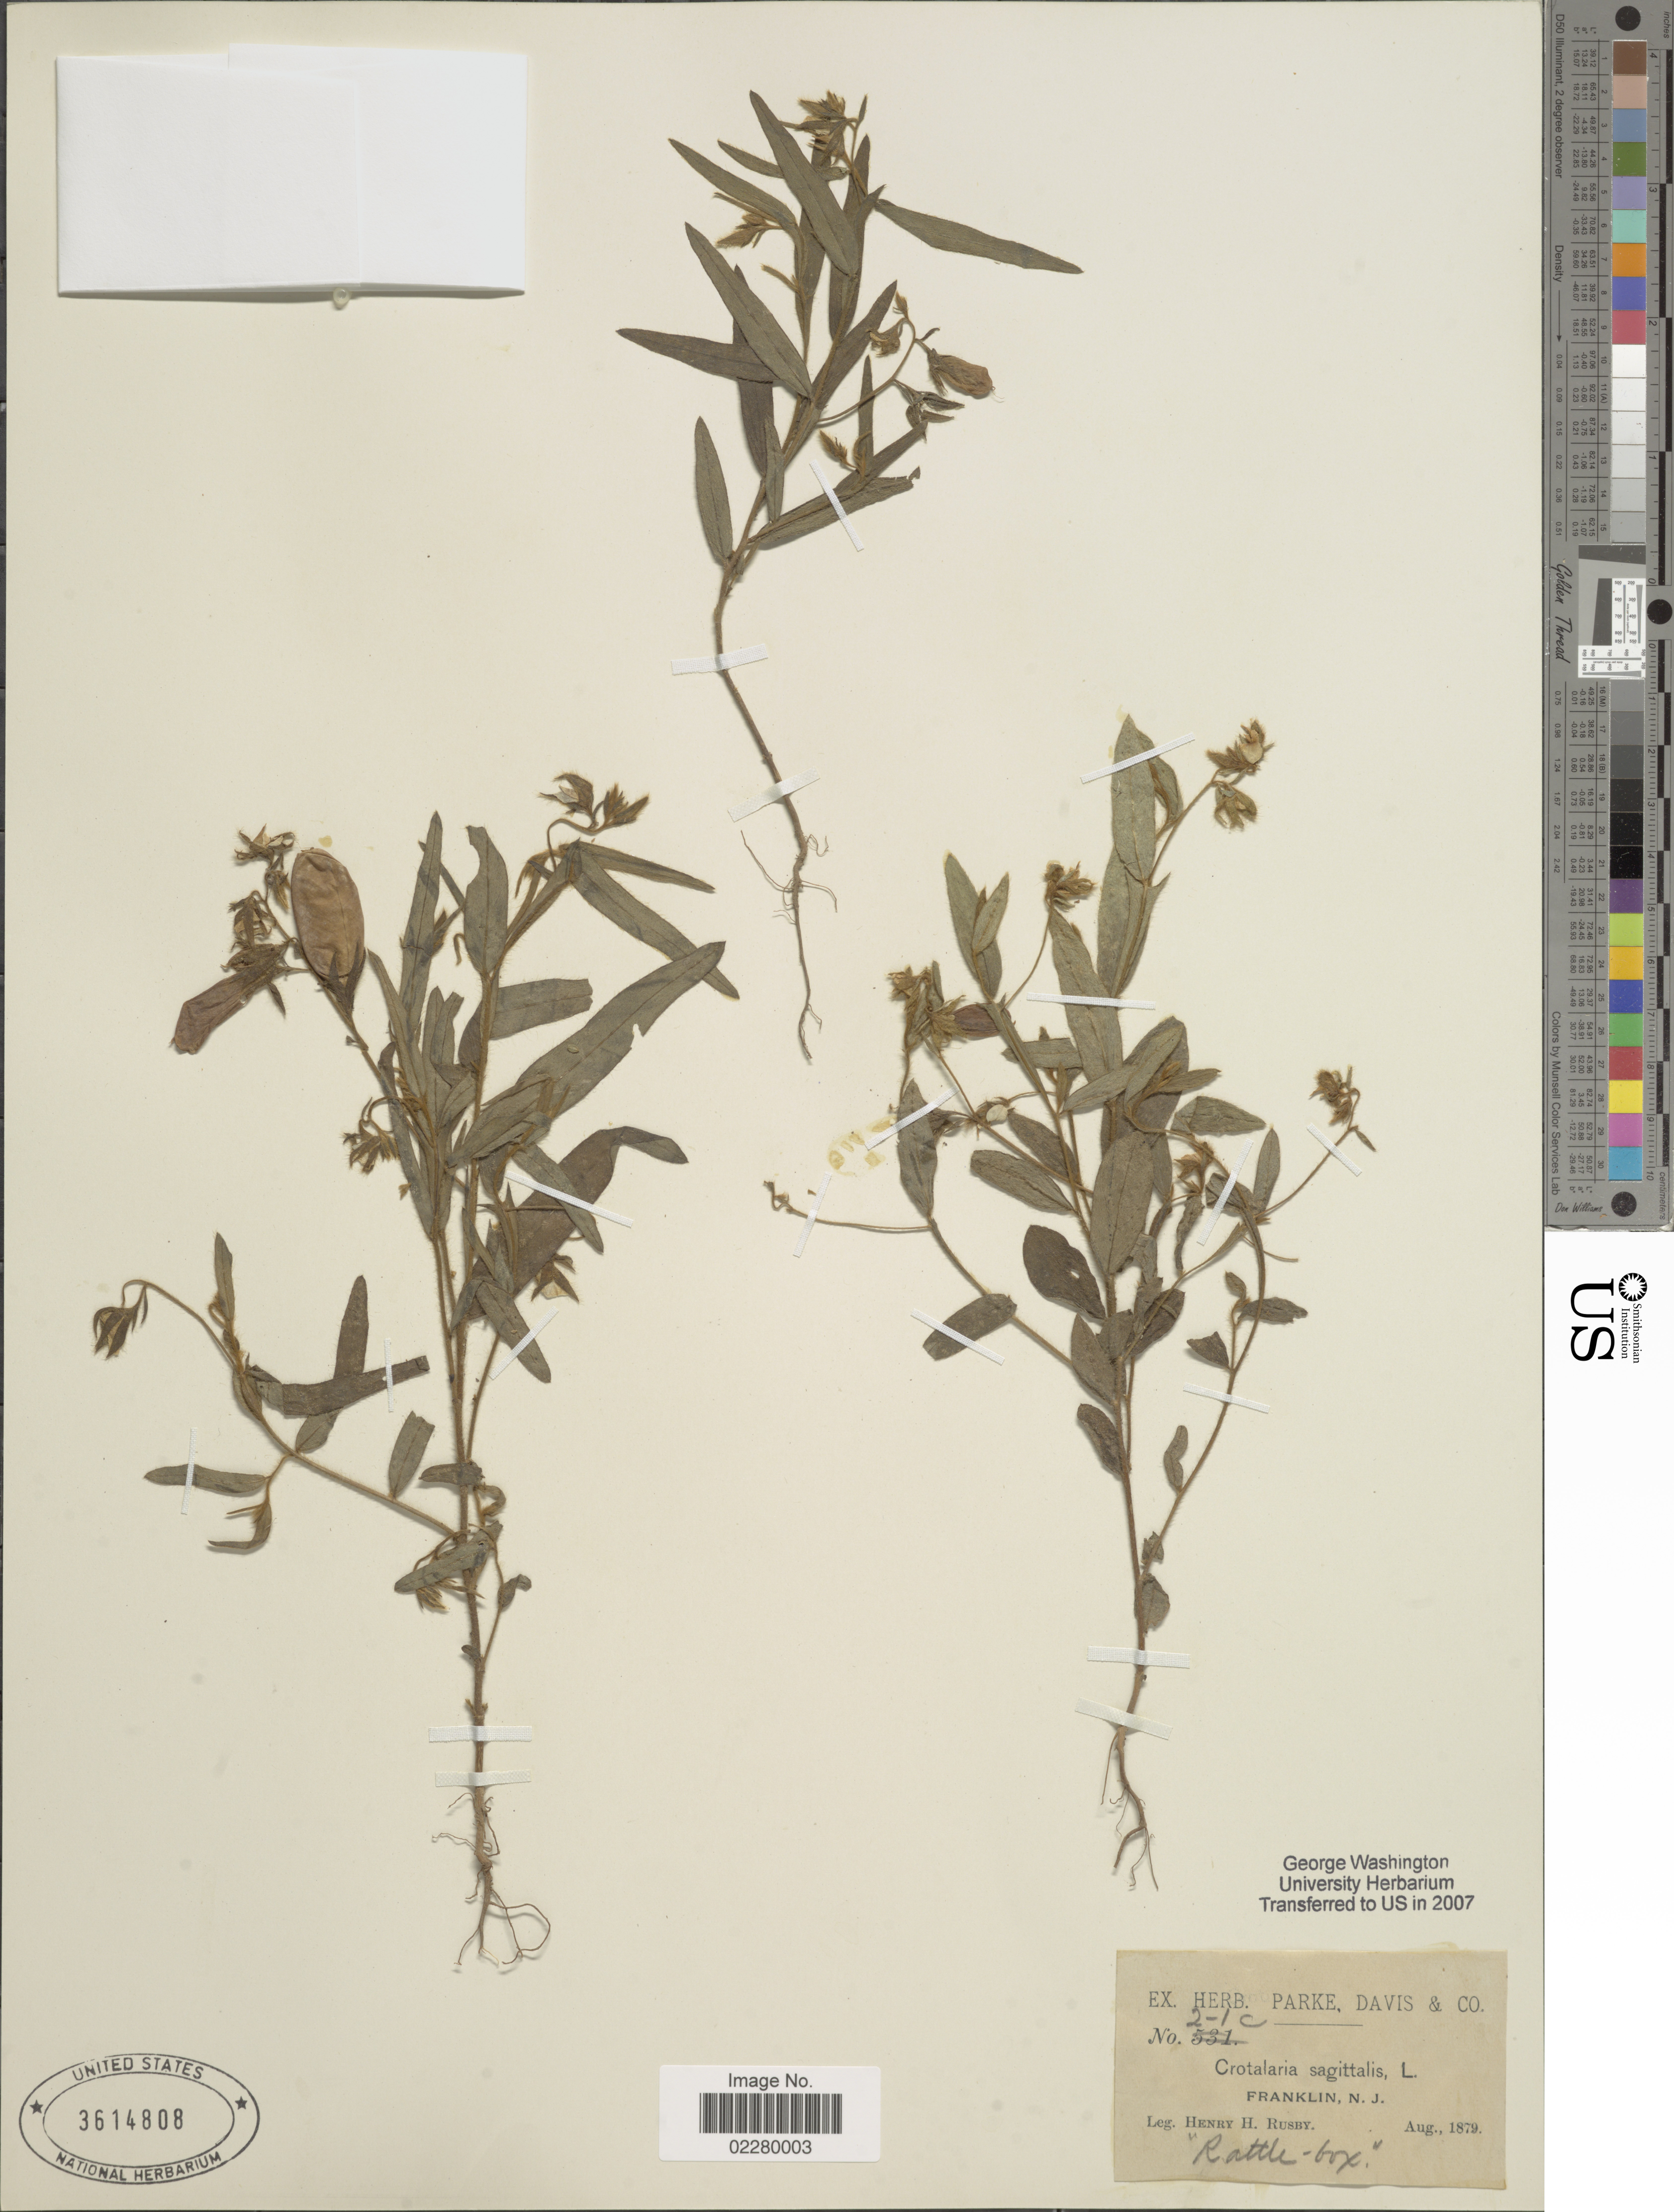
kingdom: Plantae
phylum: Tracheophyta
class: Magnoliopsida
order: Fabales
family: Fabaceae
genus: Crotalaria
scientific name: Crotalaria sagittalis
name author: L.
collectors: H. H. Rusby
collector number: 2-1C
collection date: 1879-08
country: United States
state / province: New Jersey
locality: Franklin, N. J.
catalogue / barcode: US 3614808